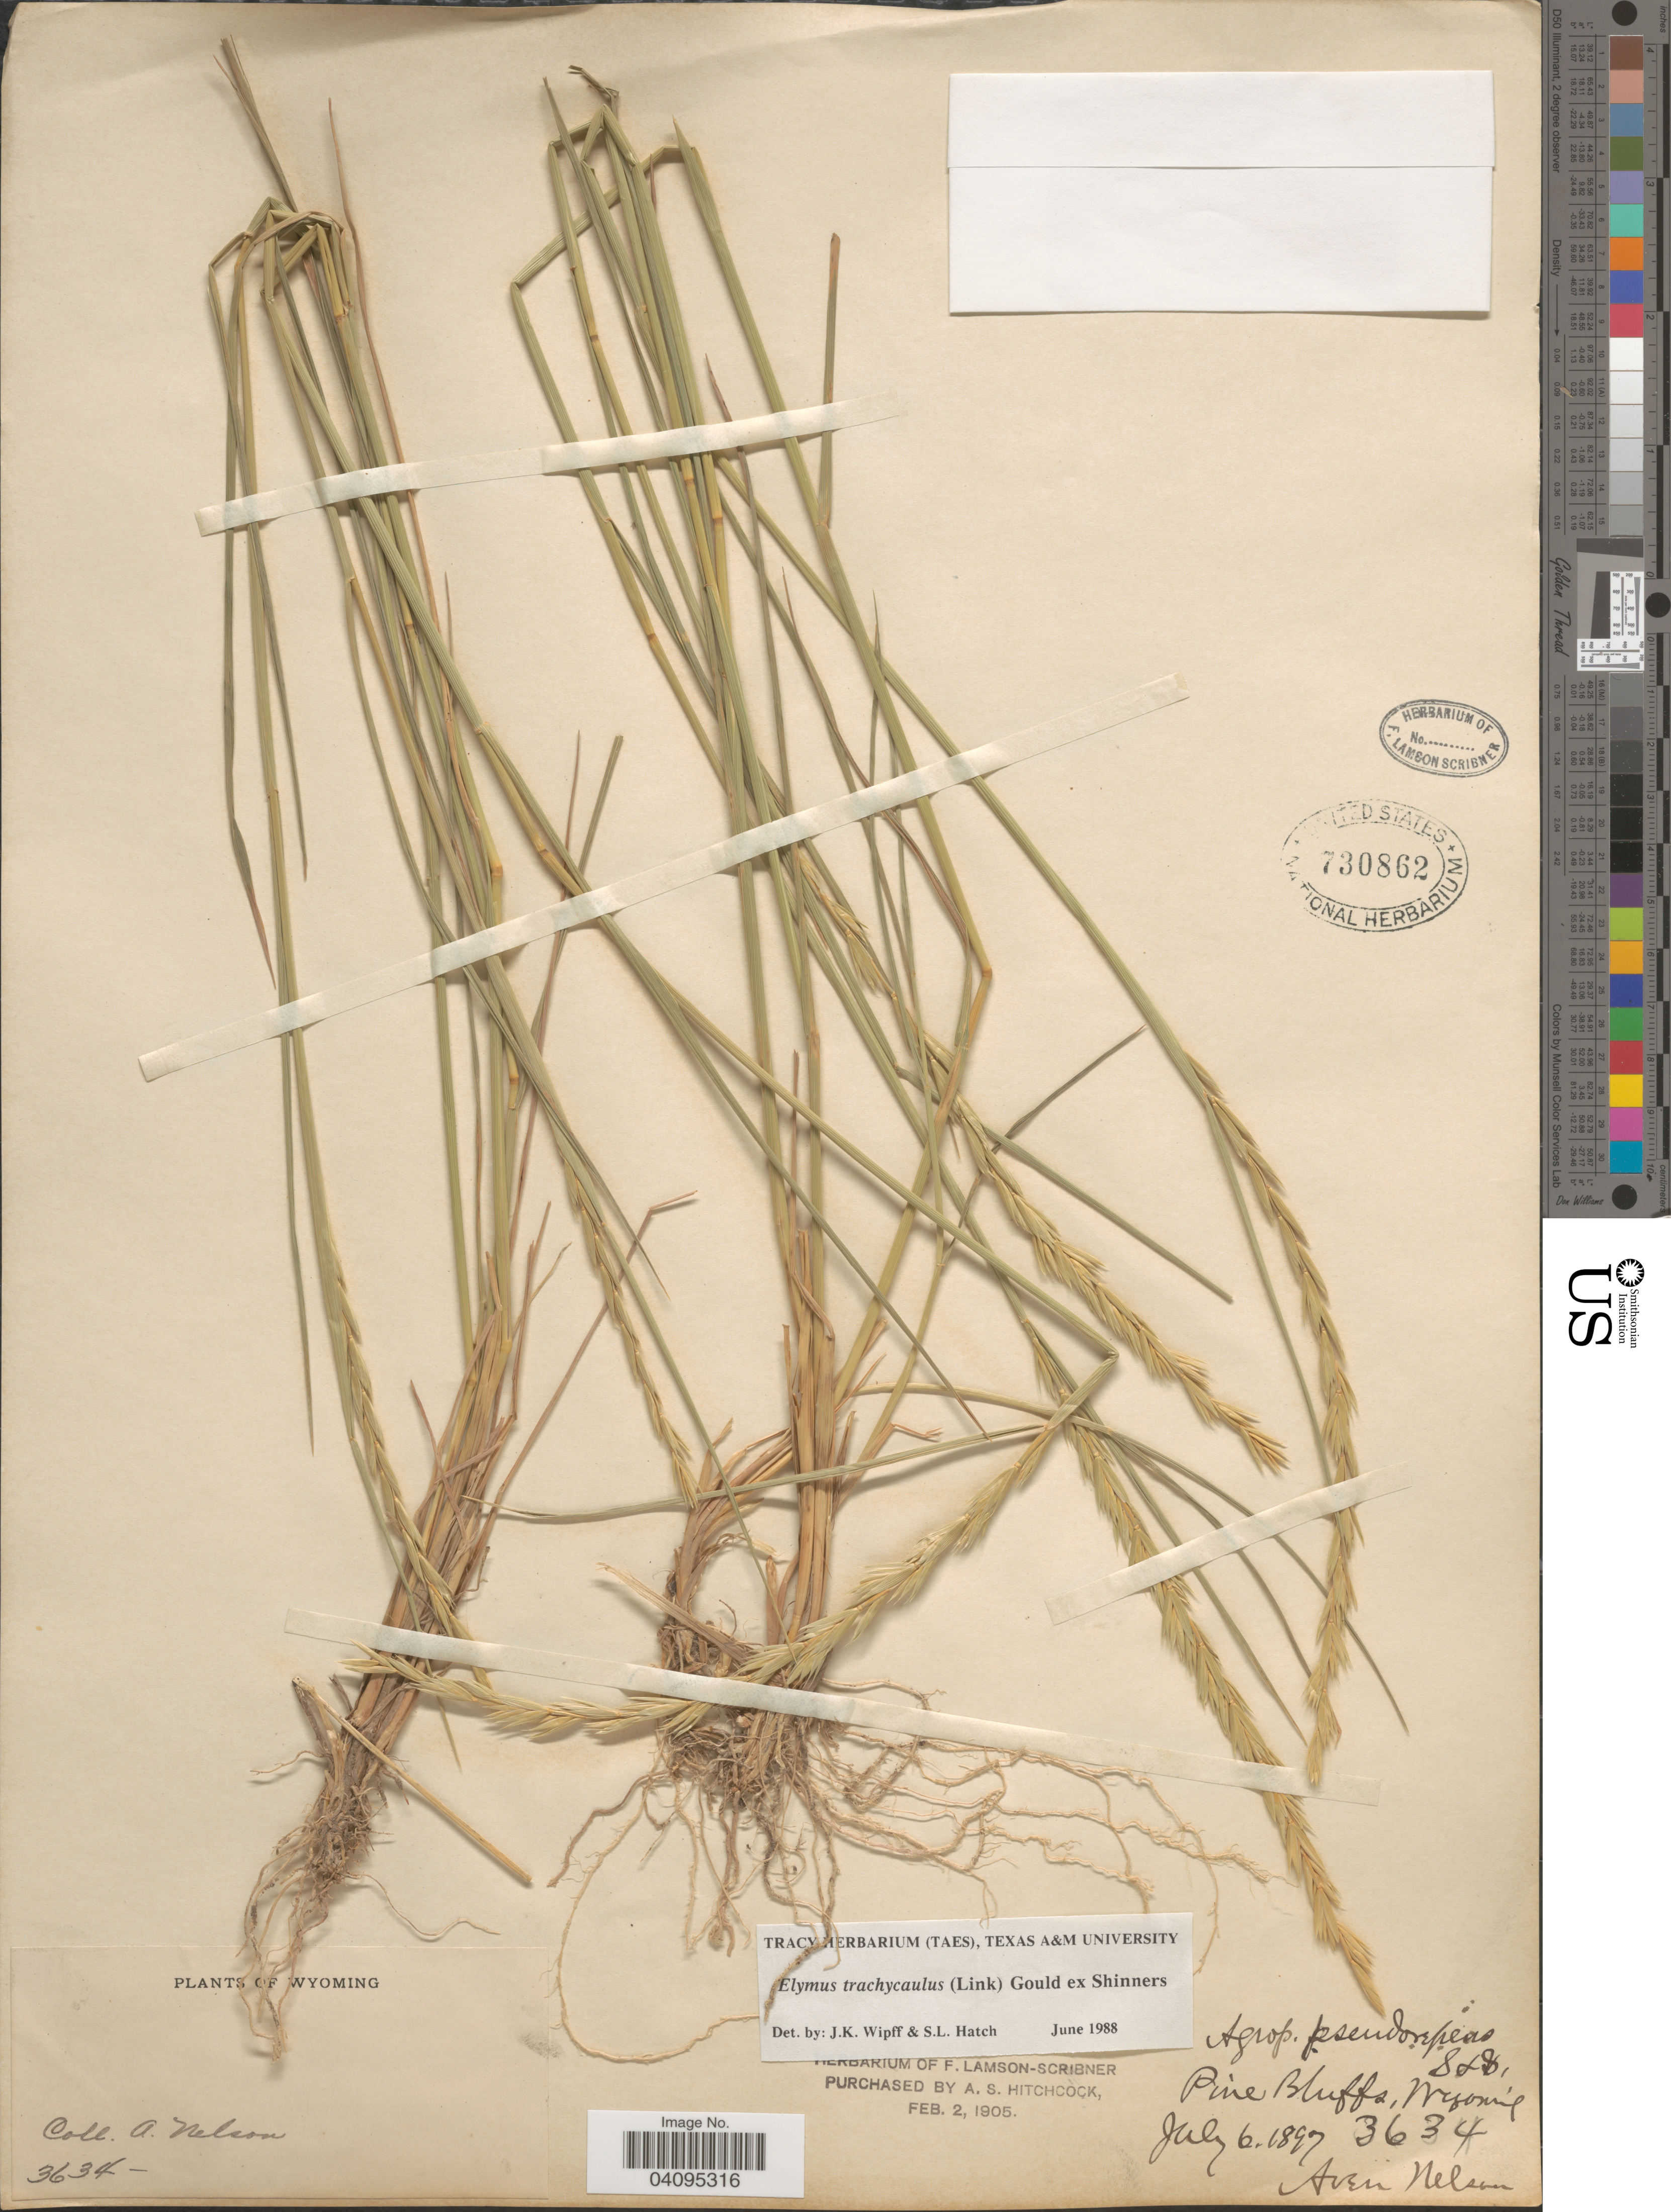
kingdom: Plantae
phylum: Tracheophyta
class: Liliopsida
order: Poales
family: Poaceae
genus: Elymus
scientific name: Elymus trachycaulus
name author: (Link) Gould ex Shinners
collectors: A. Nelson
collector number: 3634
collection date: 1897-07-06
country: United States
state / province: Wyoming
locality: Pine Bluffs.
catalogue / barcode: US 730862